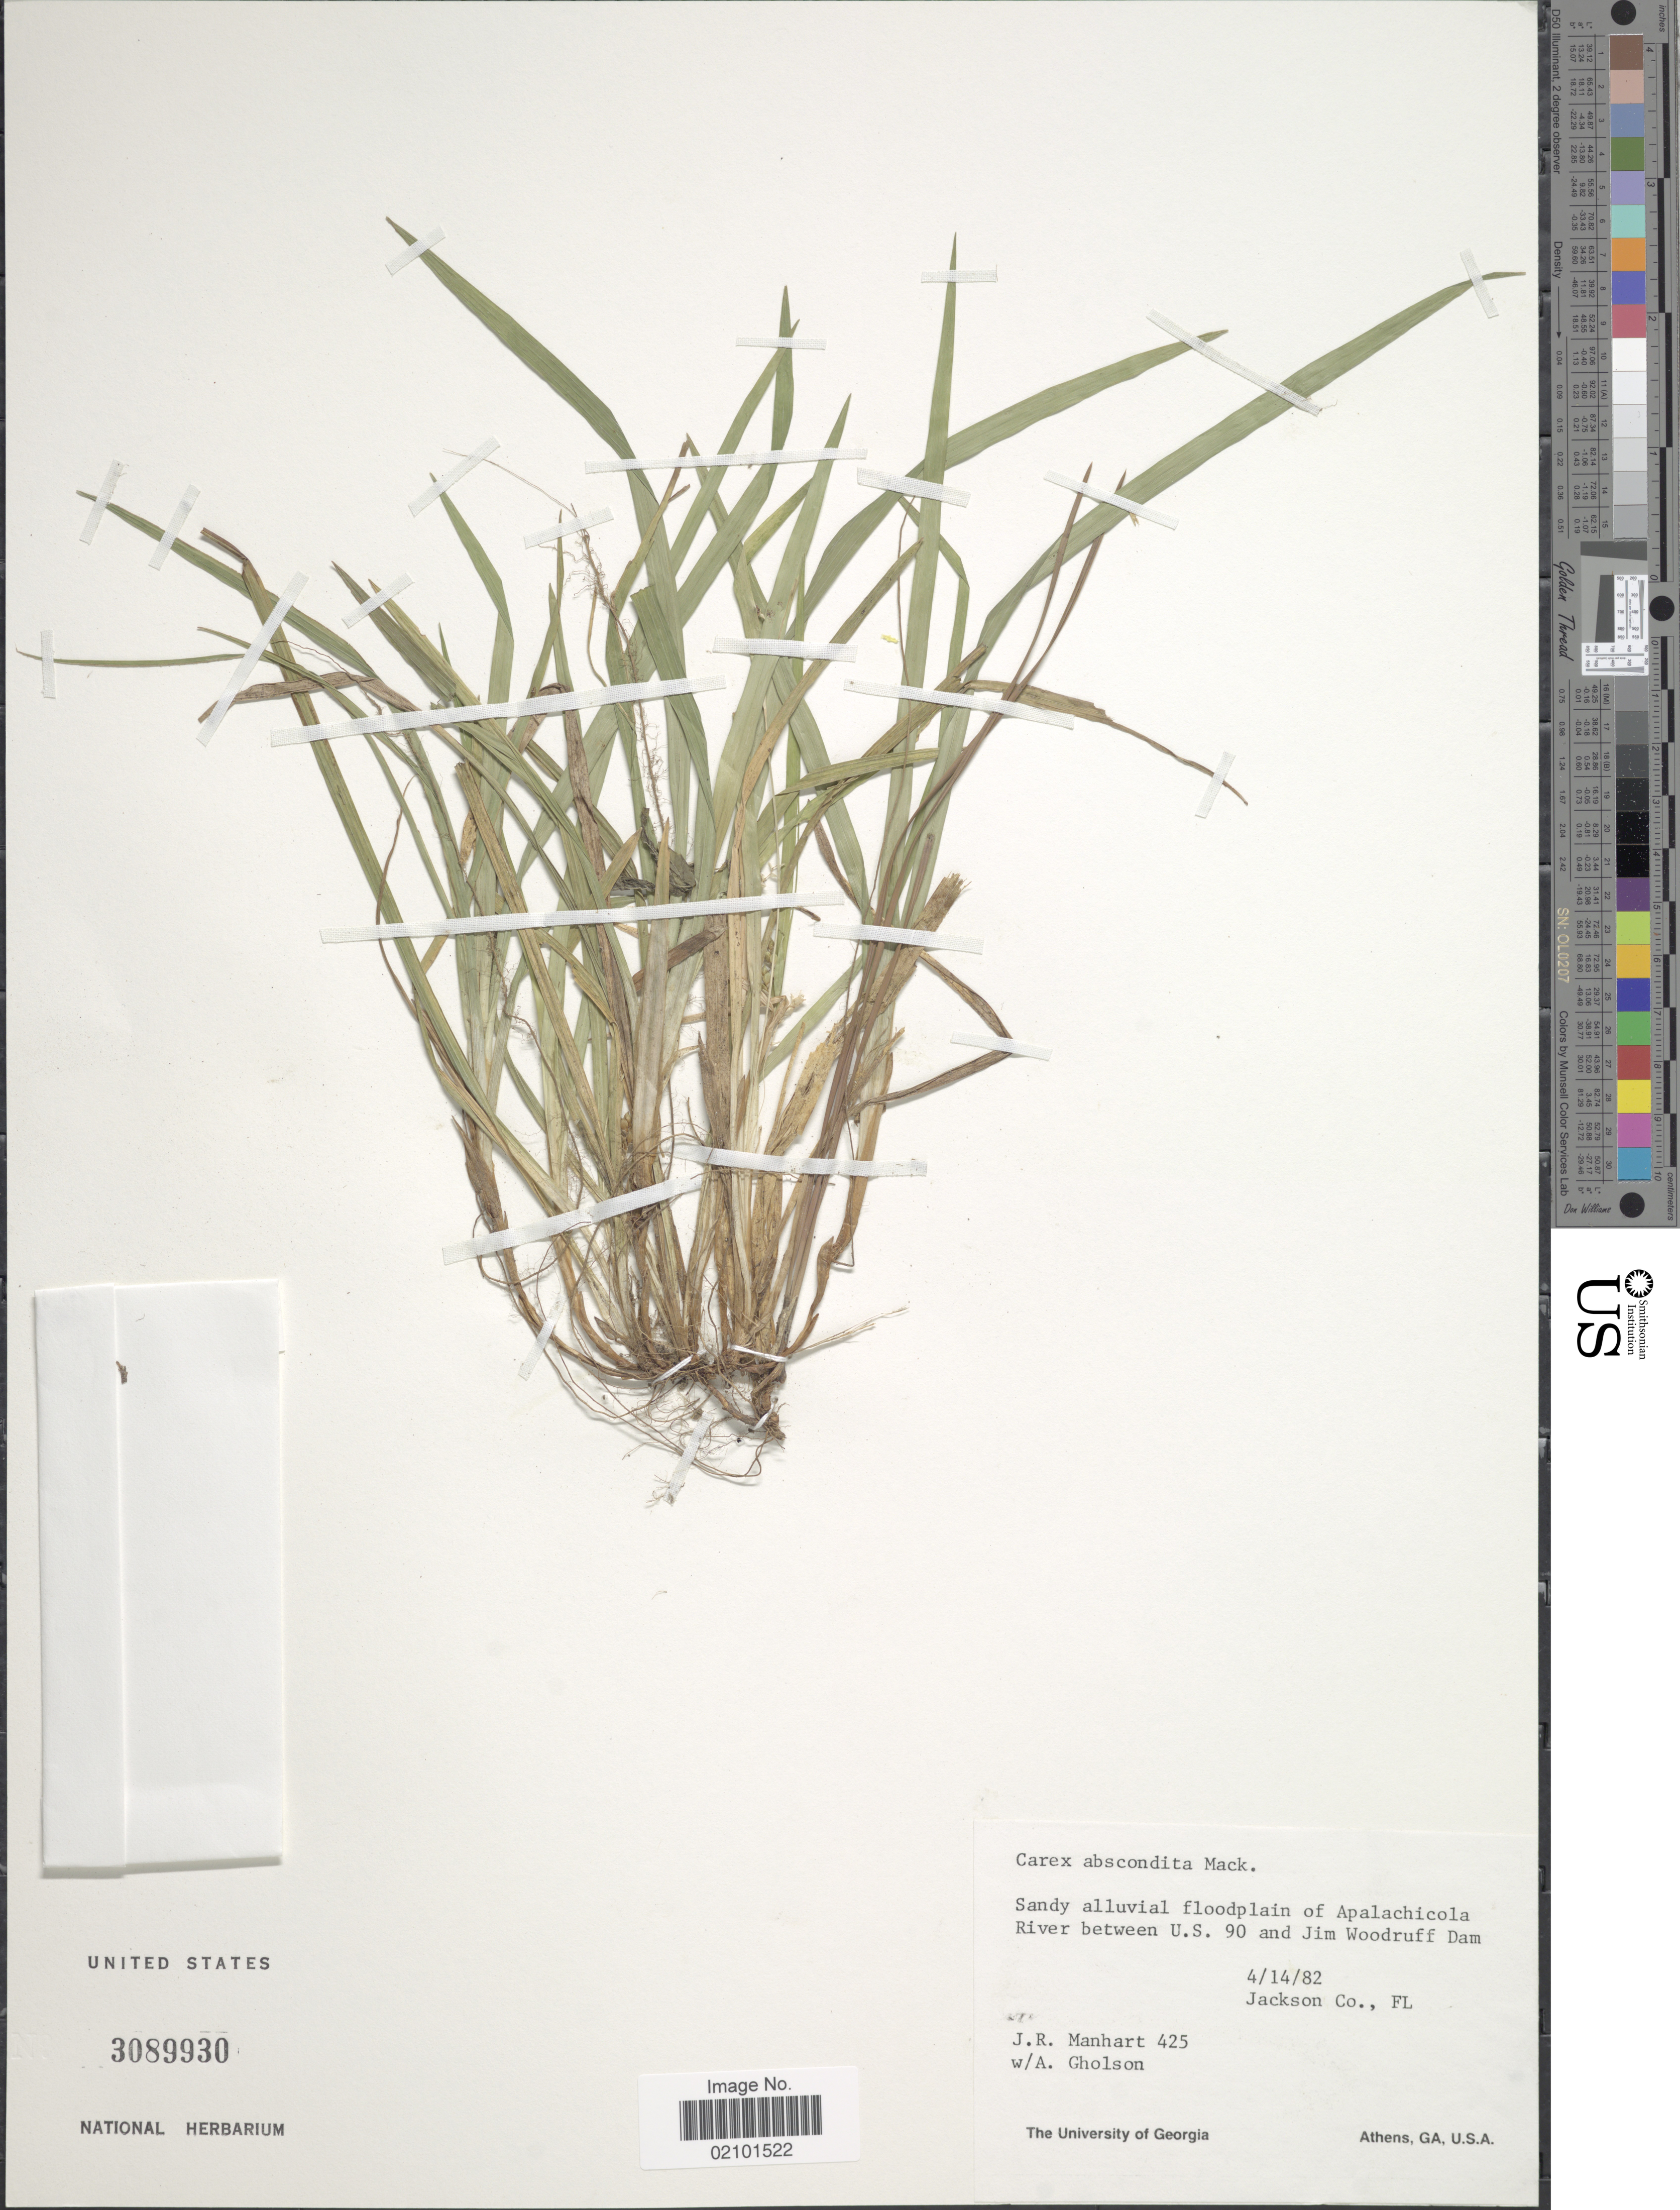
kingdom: Plantae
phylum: Tracheophyta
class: Liliopsida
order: Poales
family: Cyperaceae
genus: Carex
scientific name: Carex abscondita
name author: Mack.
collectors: J. Manhart & A. Gholson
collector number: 425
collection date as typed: Transcribed d/m/y: 14/4/82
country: United States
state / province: Florida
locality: Foodplain of Apalachicola River between U. S. 90 and Jim Woodruff Dam. Jackson Co.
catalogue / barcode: US 3089930